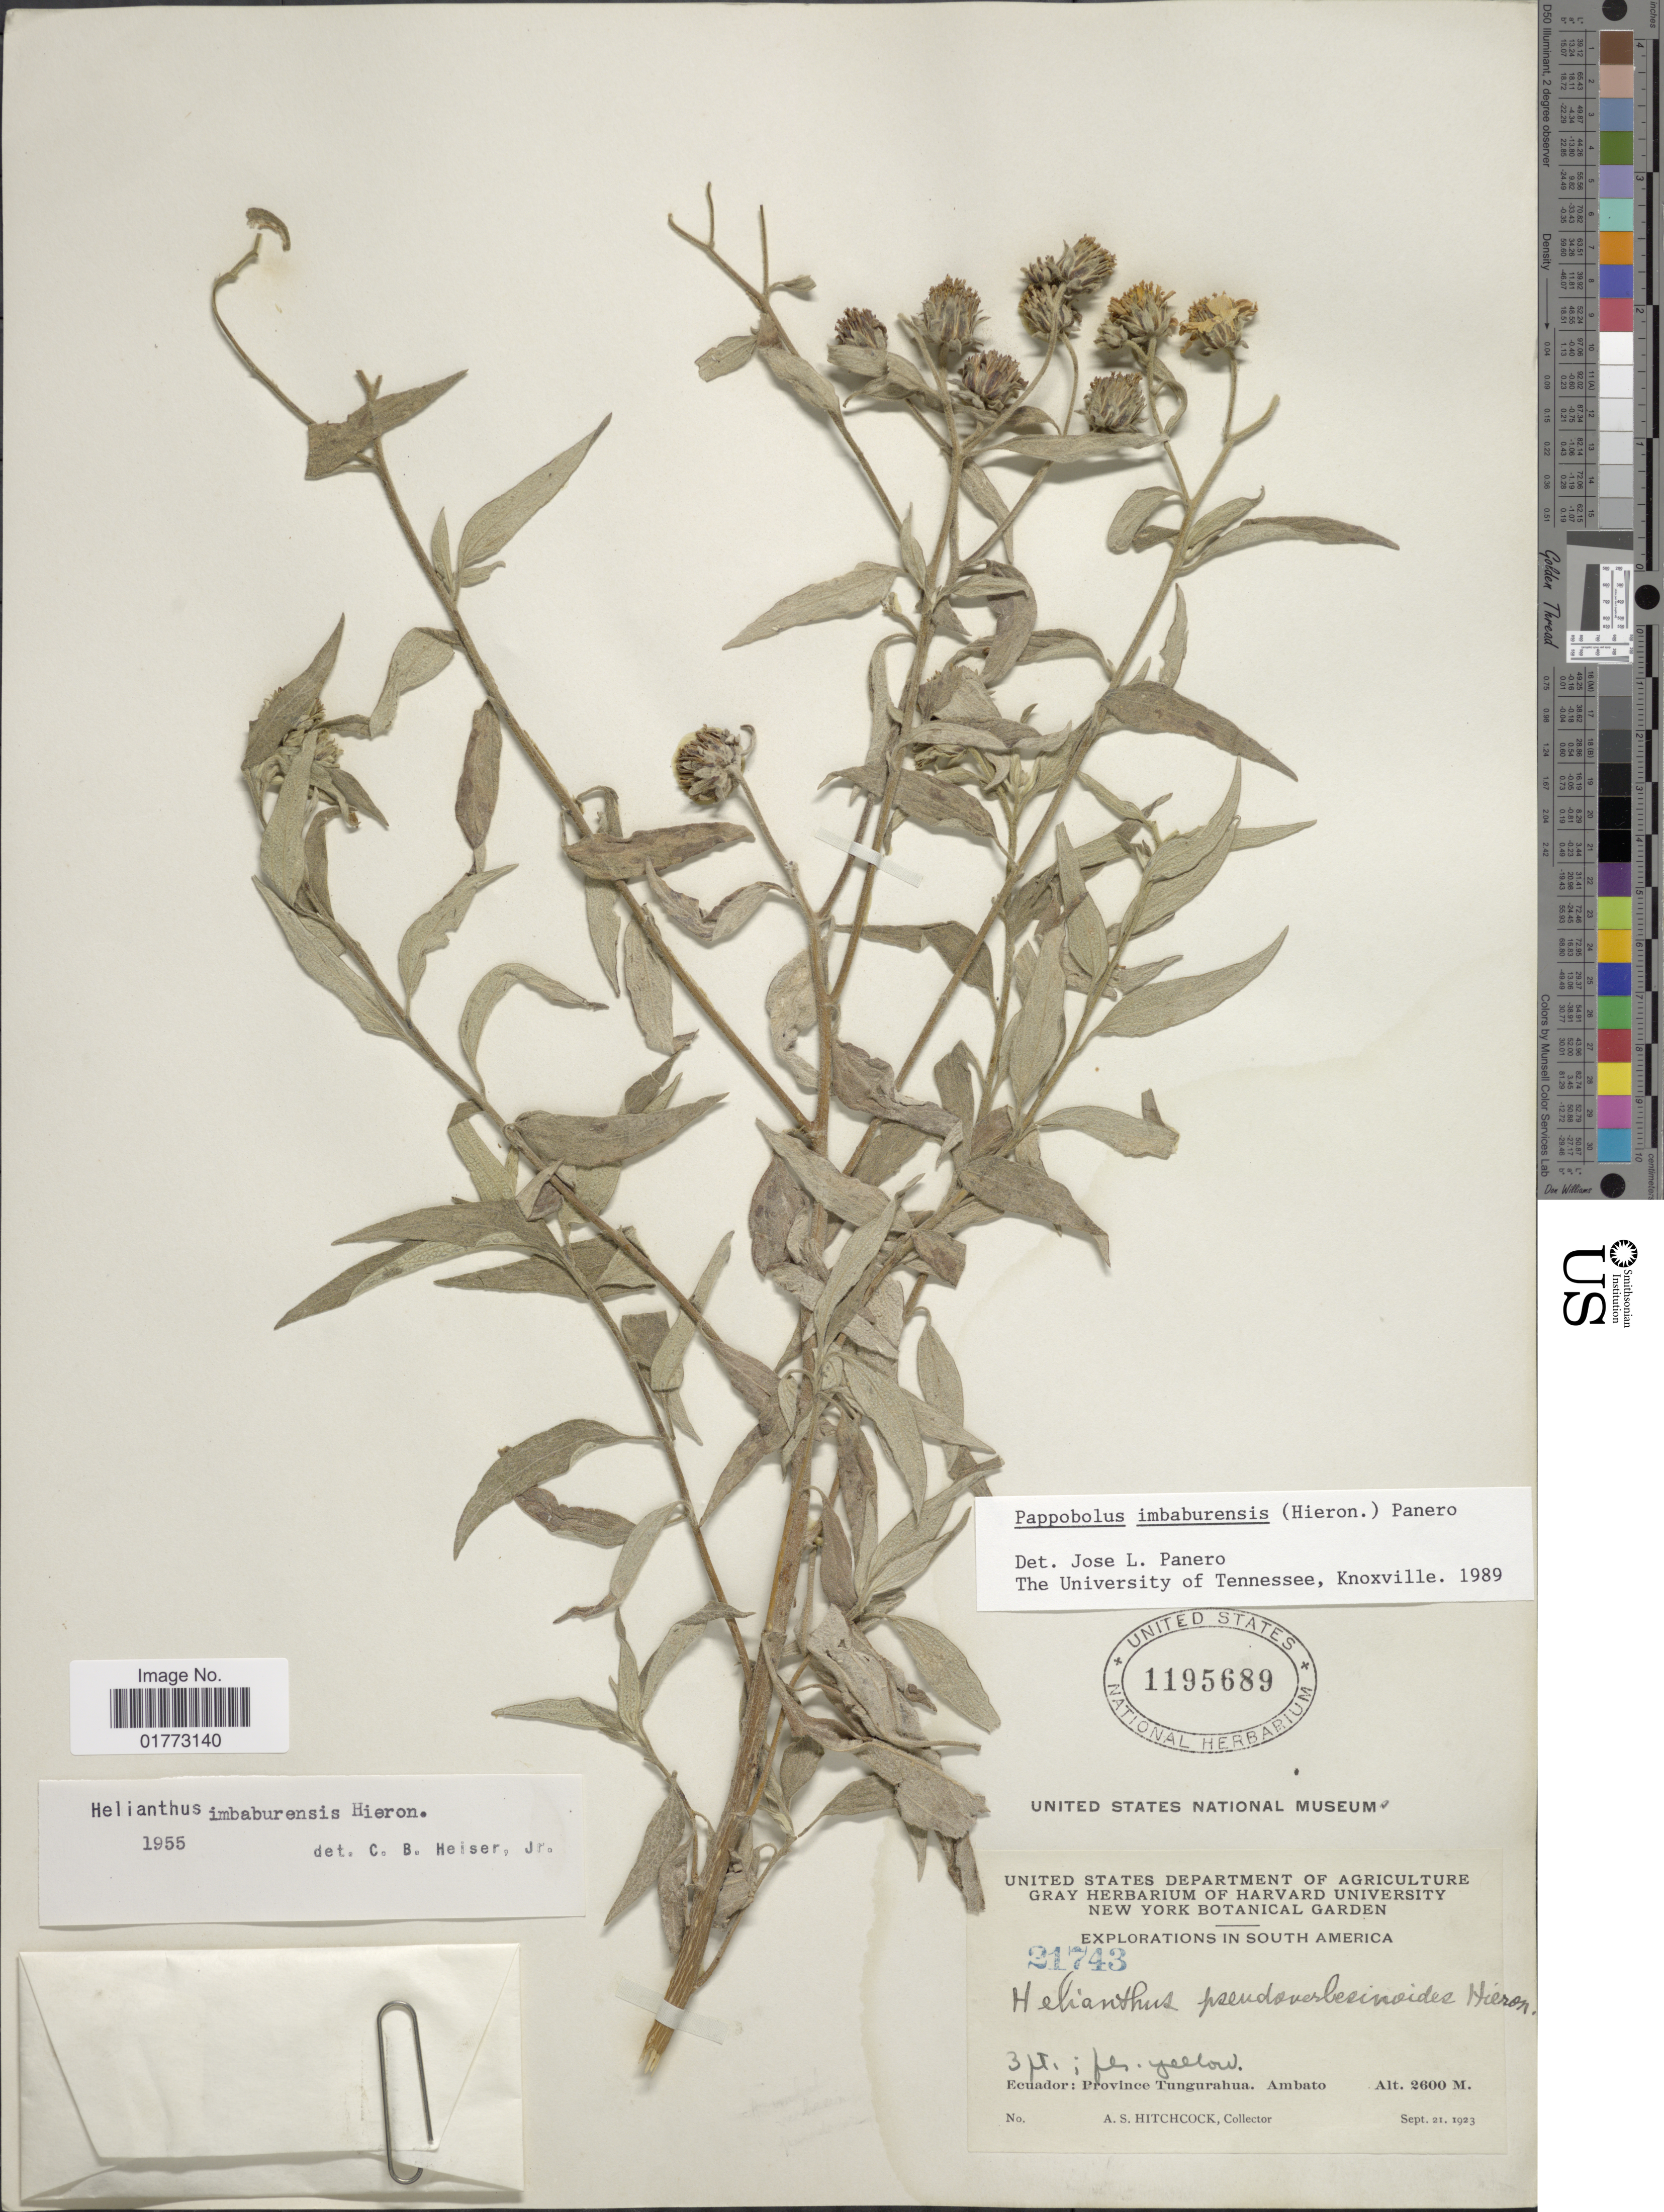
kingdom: Plantae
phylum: Tracheophyta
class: Magnoliopsida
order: Asterales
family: Asteraceae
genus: Pappobolus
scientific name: Pappobolus imbaburensis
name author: (Hieron.) Panero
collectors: A. S. Hitchcock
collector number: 21743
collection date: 1923-09-21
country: Ecuador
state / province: Tungurahua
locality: Ambato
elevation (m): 2600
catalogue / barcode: US 1195689